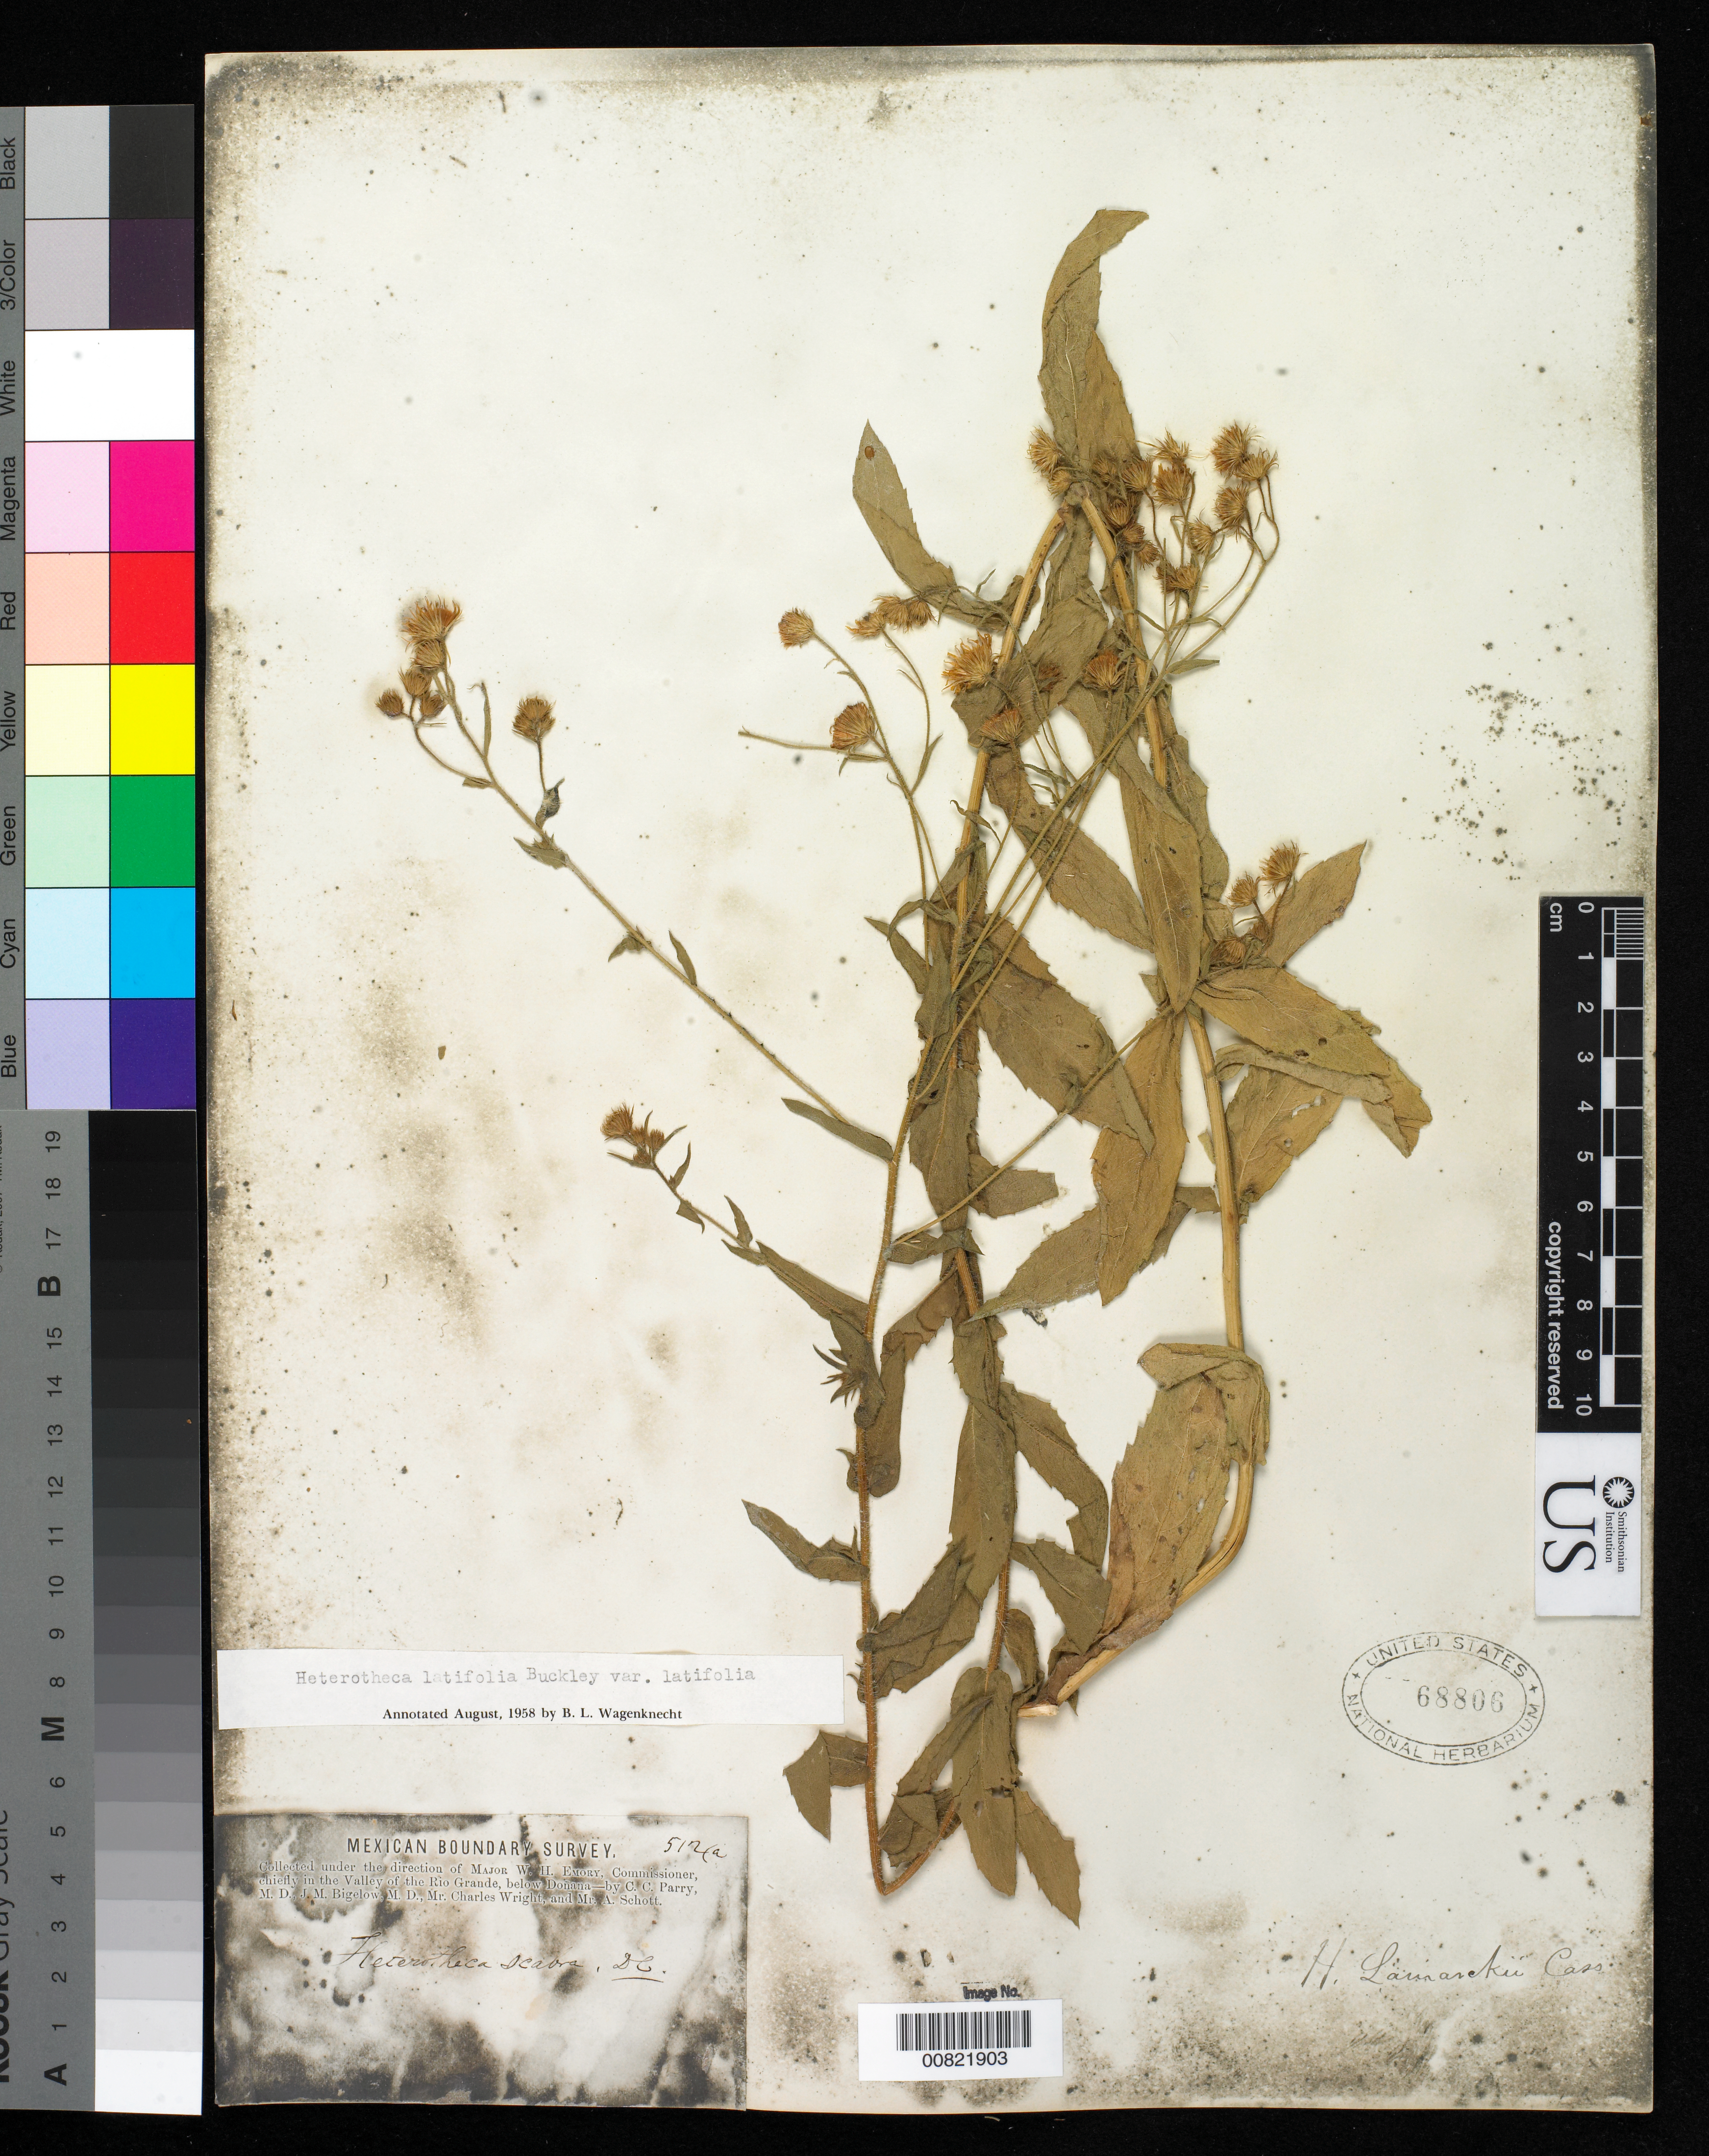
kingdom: Plantae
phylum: Tracheophyta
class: Magnoliopsida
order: Asterales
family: Asteraceae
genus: Heterotheca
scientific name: Heterotheca latifolia var. latifolia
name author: Buckley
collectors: C. C. Parry, J. M. Bigelow, C. Wright & A. C. V. Schott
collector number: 512a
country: United States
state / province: New Mexico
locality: Valley of the Rio Grande, below Doñana, New Mexico.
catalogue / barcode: US 68806